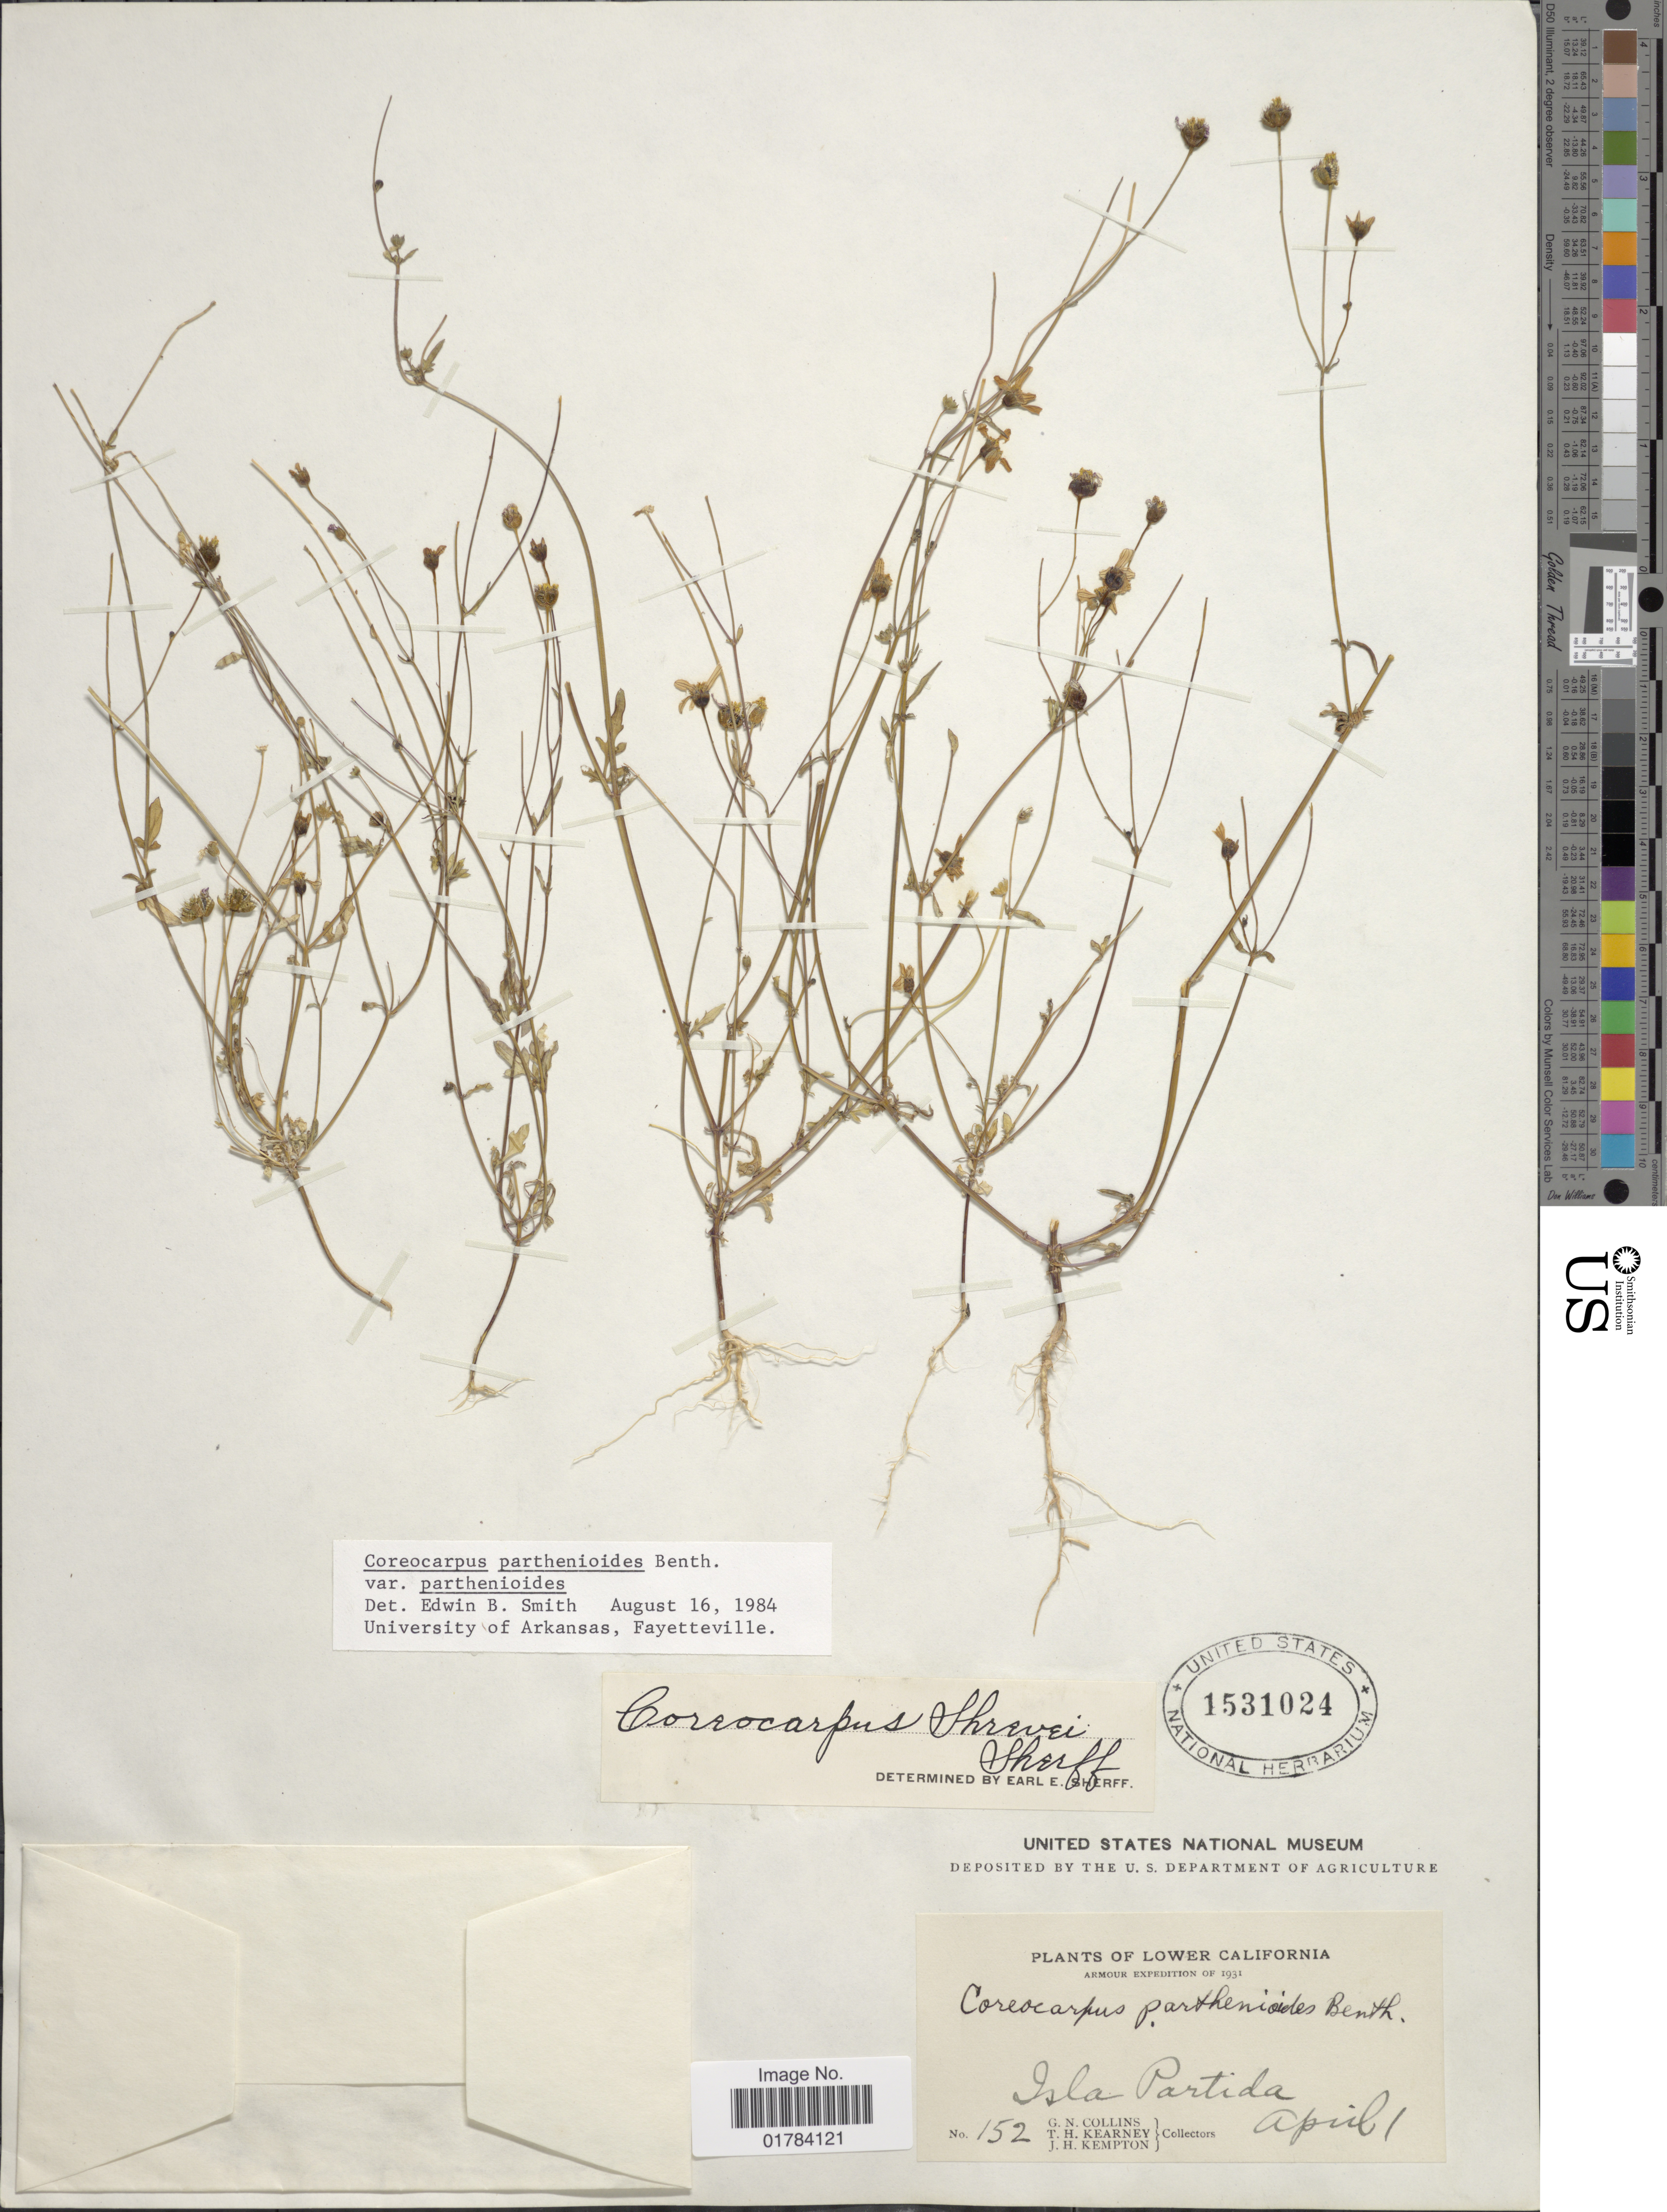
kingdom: Plantae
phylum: Tracheophyta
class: Magnoliopsida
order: Asterales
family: Asteraceae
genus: Coreocarpus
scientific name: Coreocarpus parthenioides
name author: Benth.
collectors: G. Collins, T. H. Kearney & J. H. Kempton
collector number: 152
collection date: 1931-04-01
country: Mexico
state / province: Baja California Sur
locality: Lower California, Isla Partida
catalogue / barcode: US 1531024